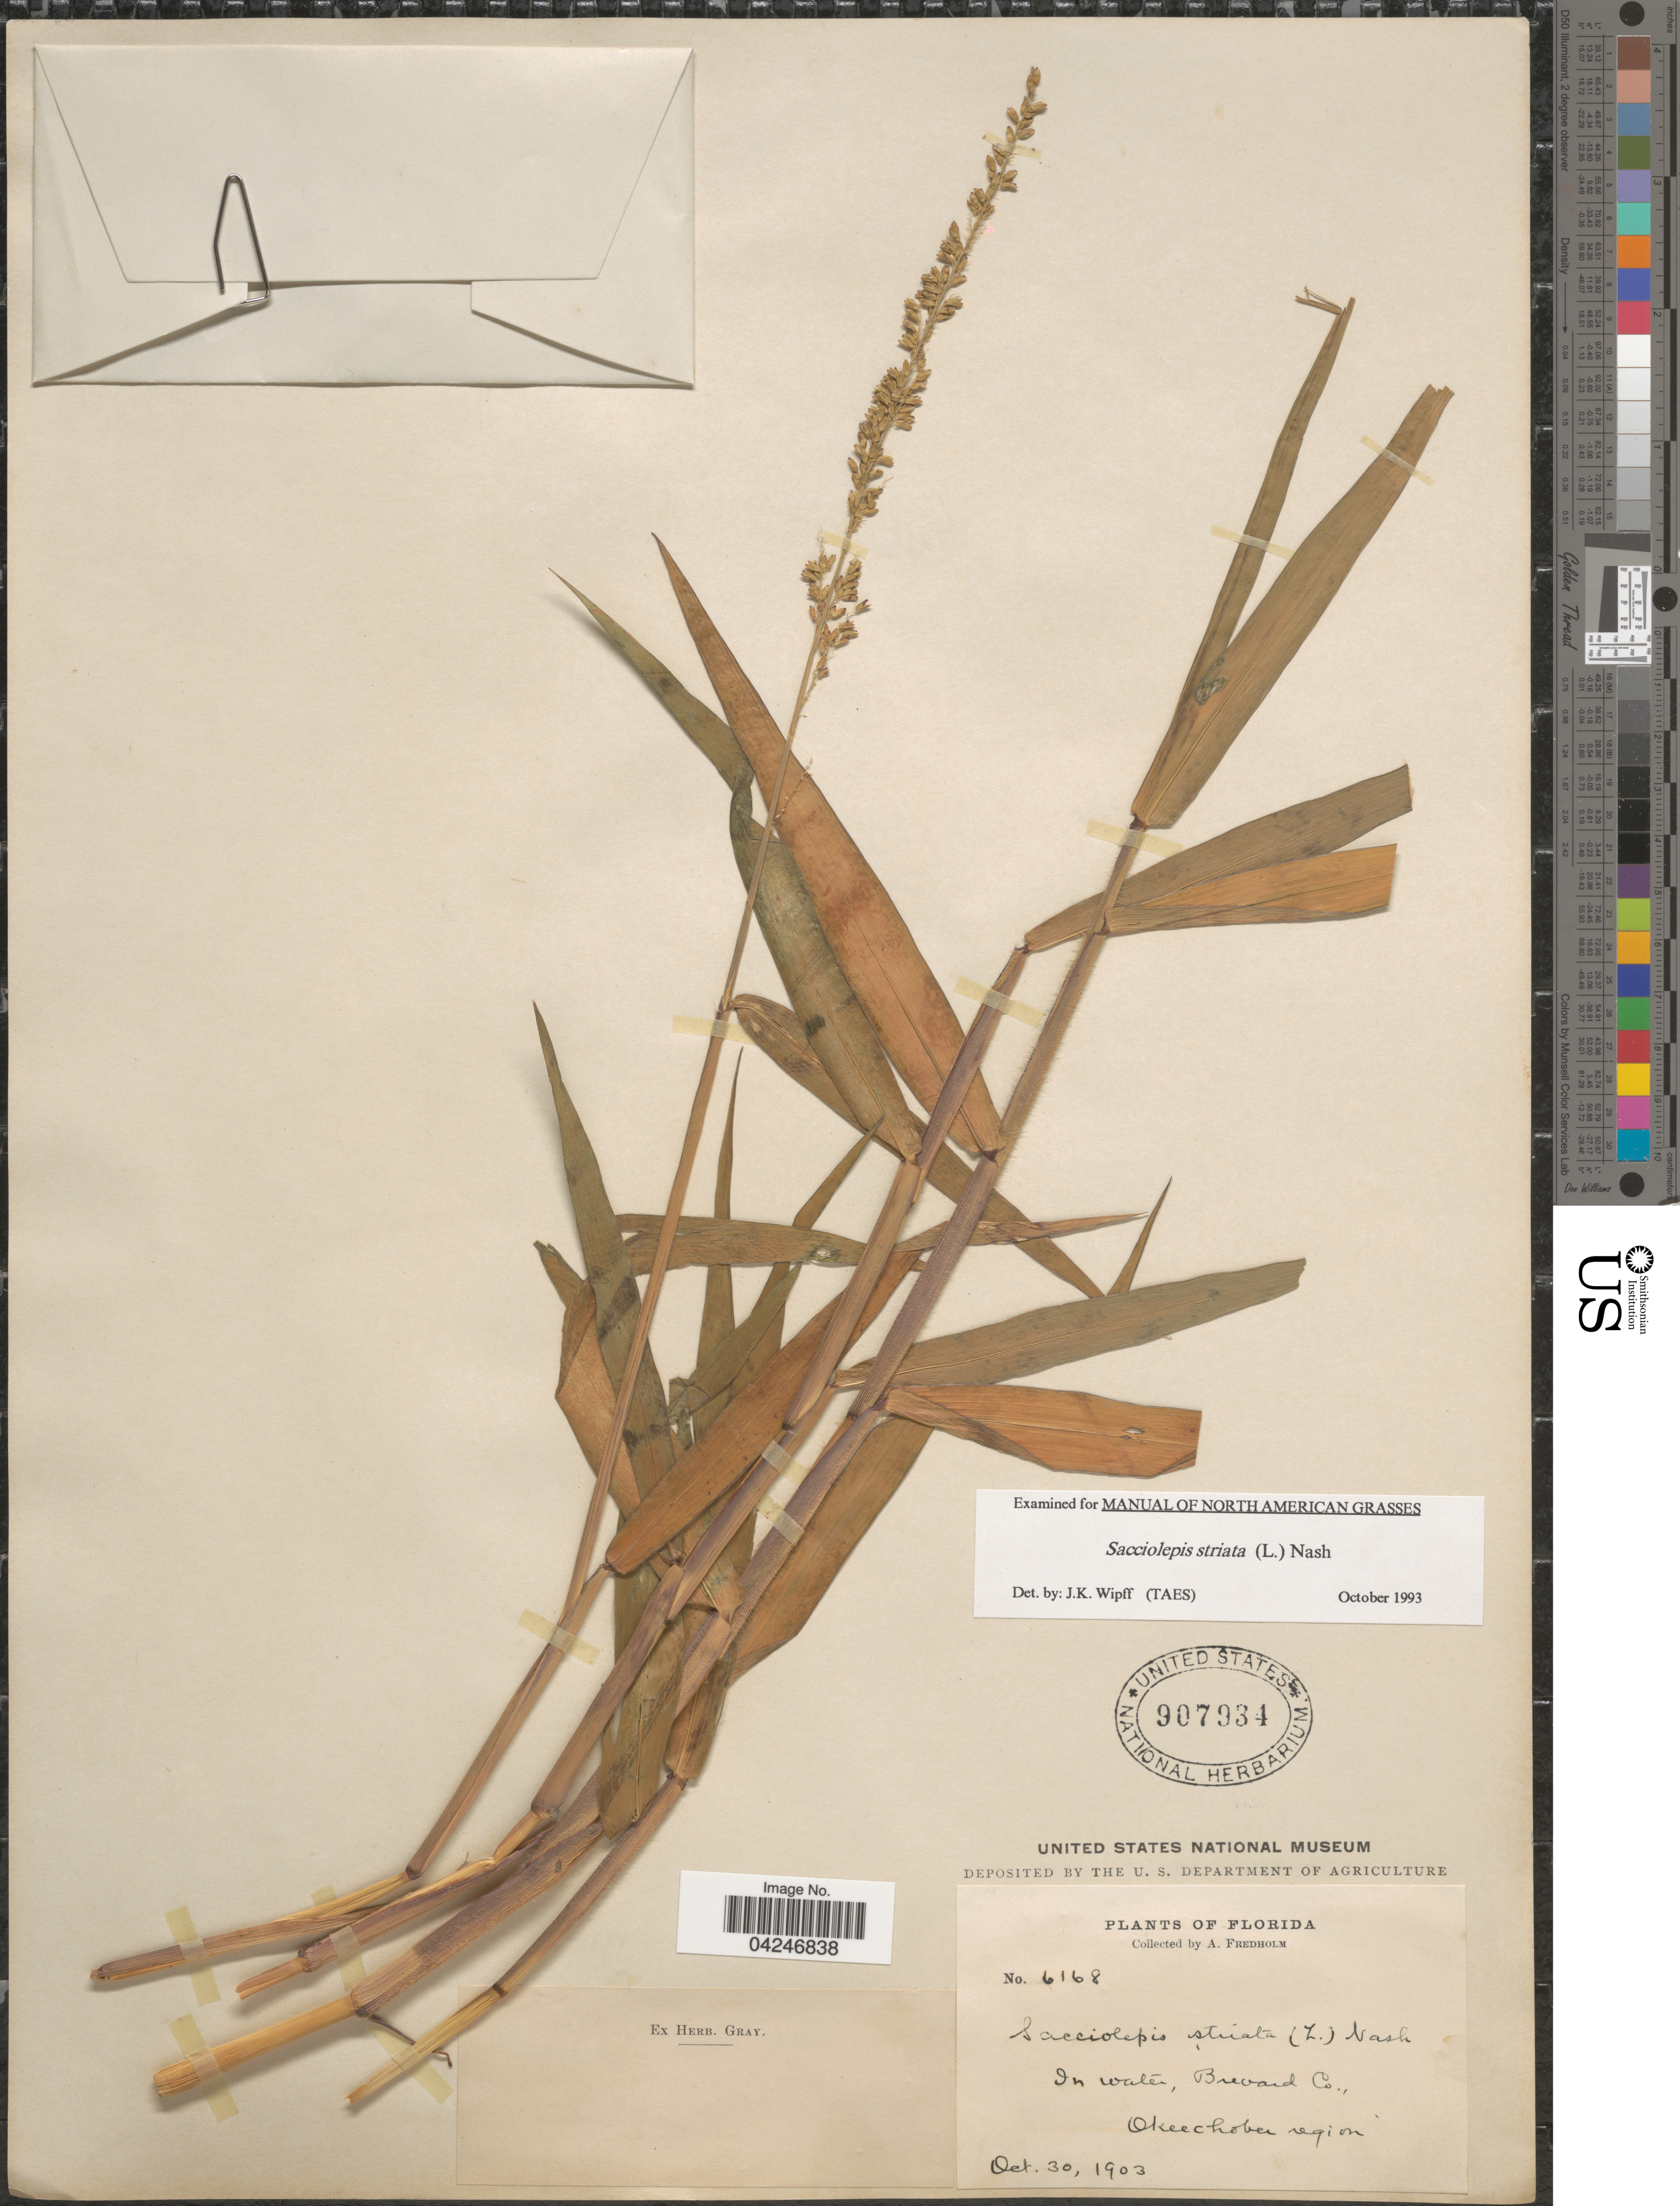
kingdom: Plantae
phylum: Tracheophyta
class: Liliopsida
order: Poales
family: Poaceae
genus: Sacciolepis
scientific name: Sacciolepis striata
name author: (L.) Nash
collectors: A. Fredholm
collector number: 6168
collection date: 1903-10-30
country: United States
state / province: Florida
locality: On water, Brevard Co., Okeechobee region.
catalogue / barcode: US 907934